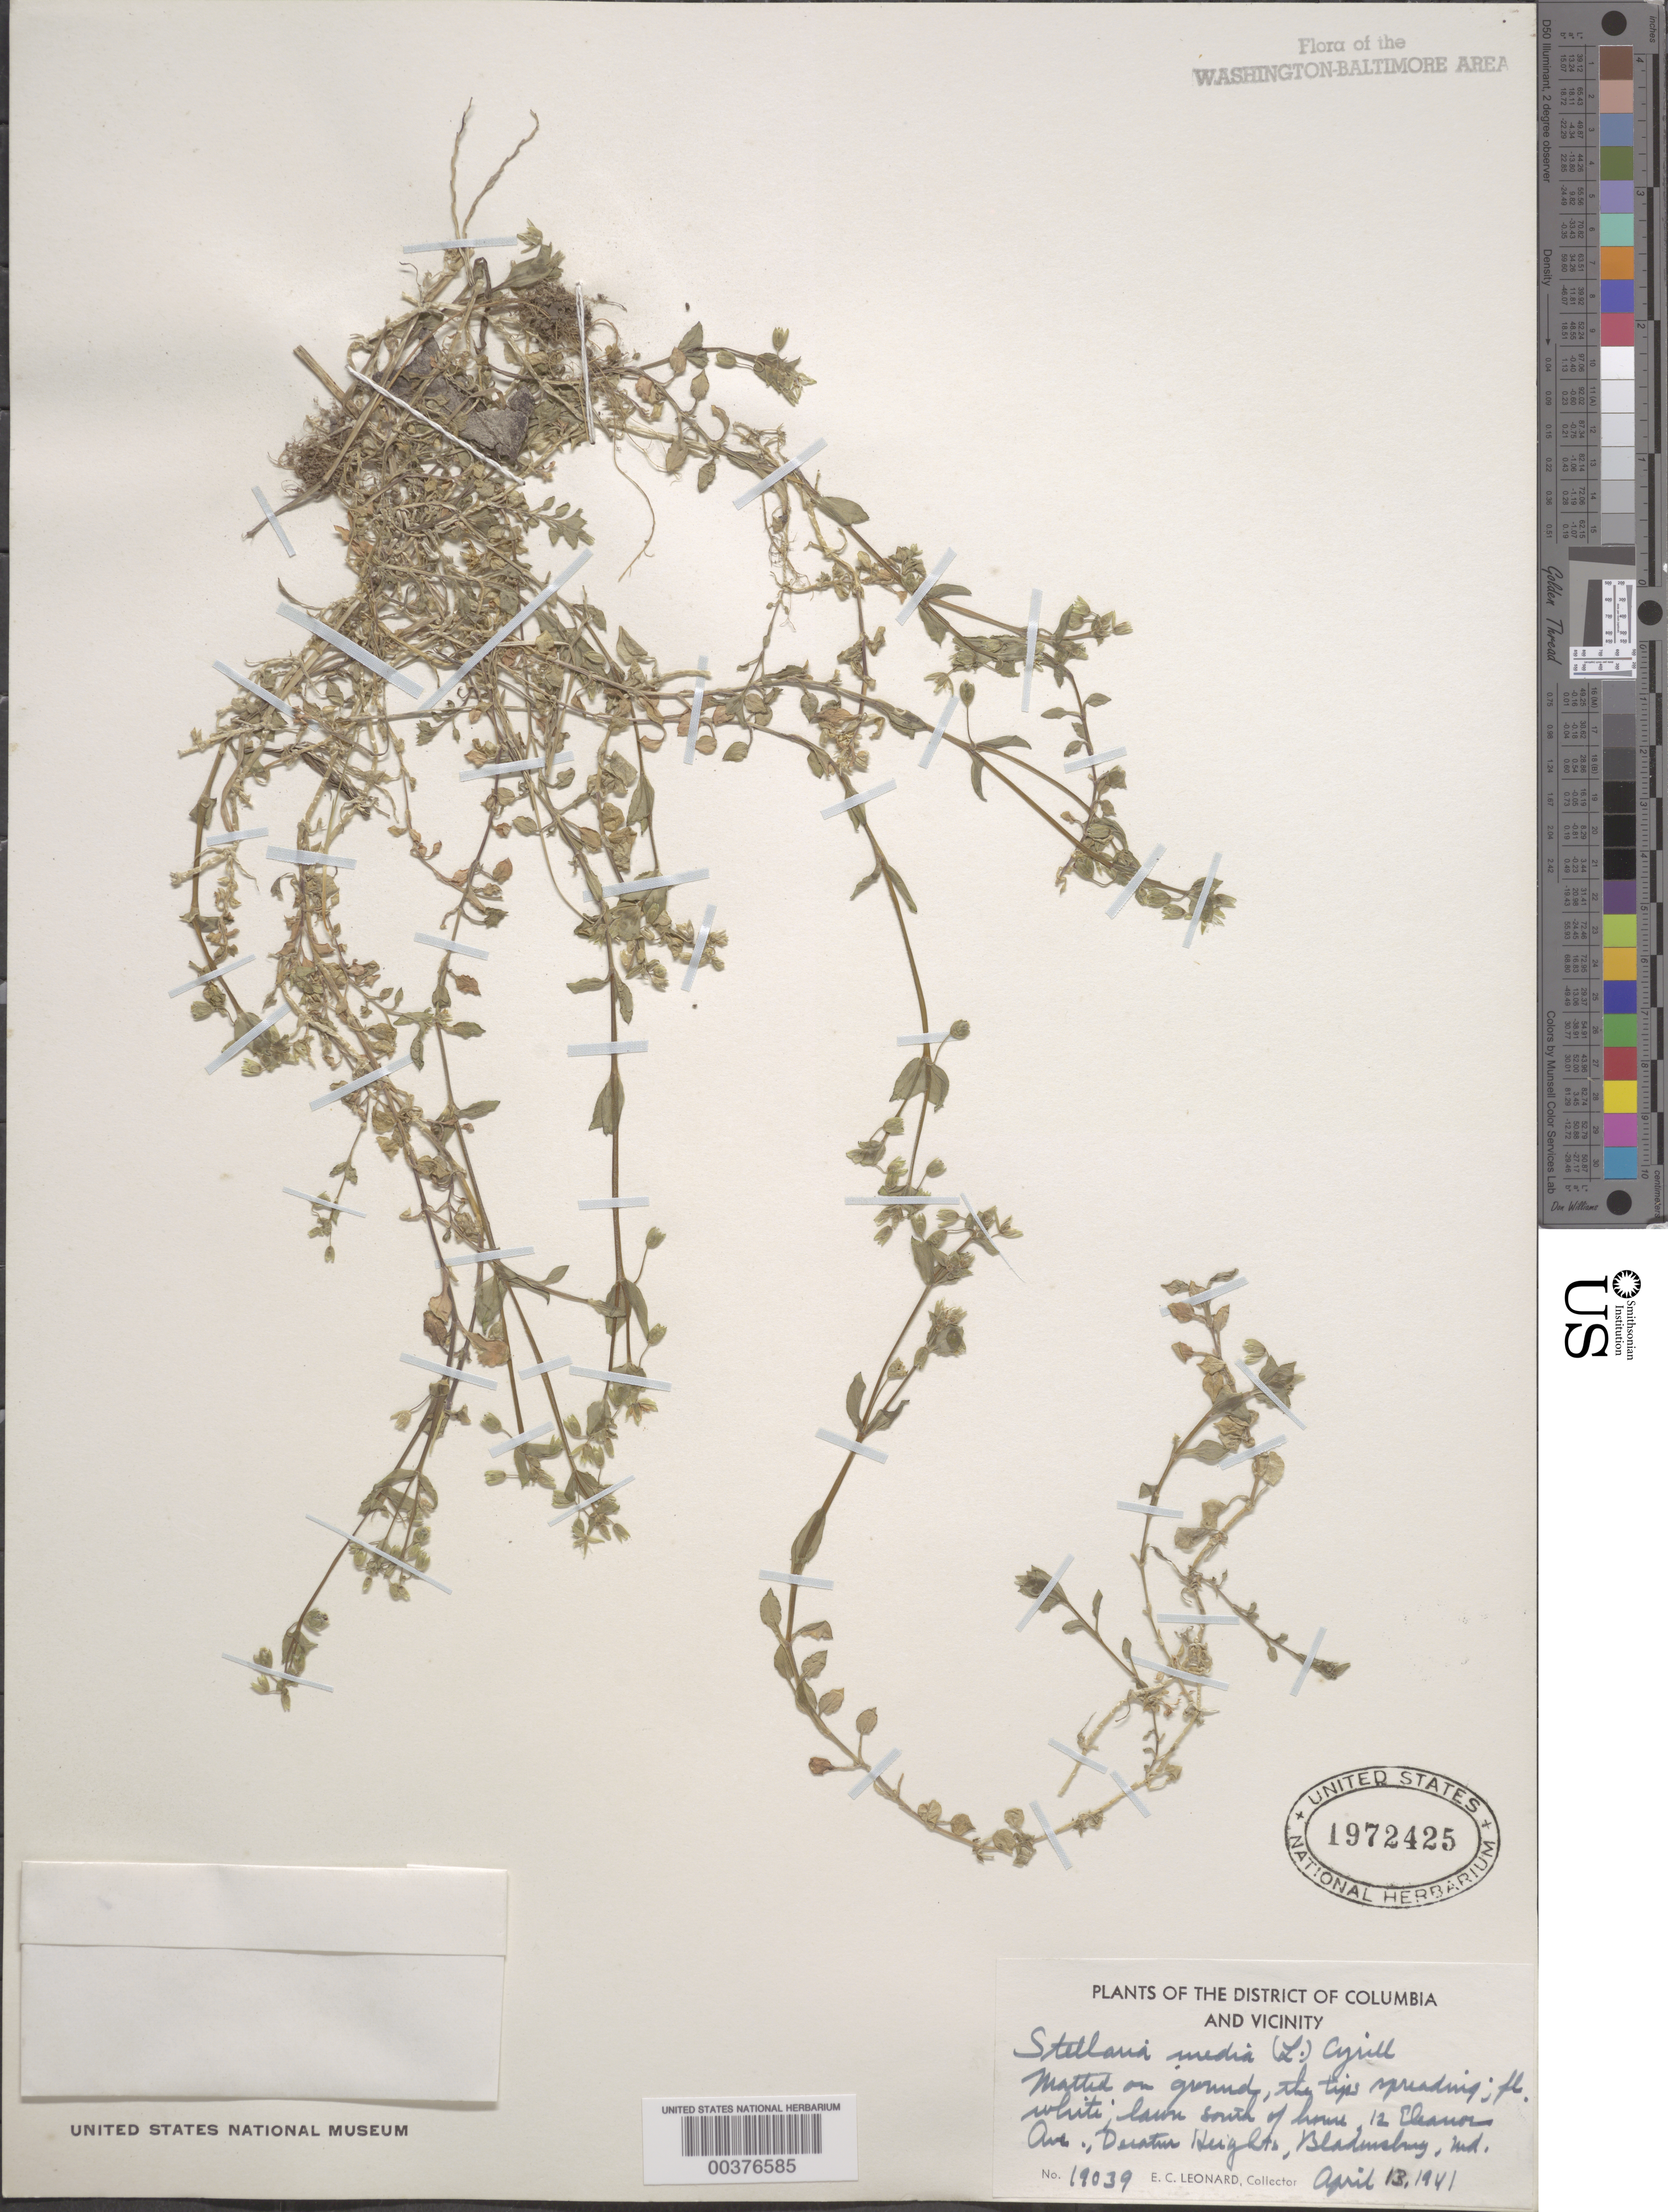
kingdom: Plantae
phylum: Tracheophyta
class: Magnoliopsida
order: Caryophyllales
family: Caryophyllaceae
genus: Stellaria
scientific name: Stellaria media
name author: (L.) Vill.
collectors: E. C. Leonard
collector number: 19039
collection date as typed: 13 Apr 1941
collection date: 1941-04-13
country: United States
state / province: Maryland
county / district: Prince George's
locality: Decatur Heights, Bladensburg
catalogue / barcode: US 1972425